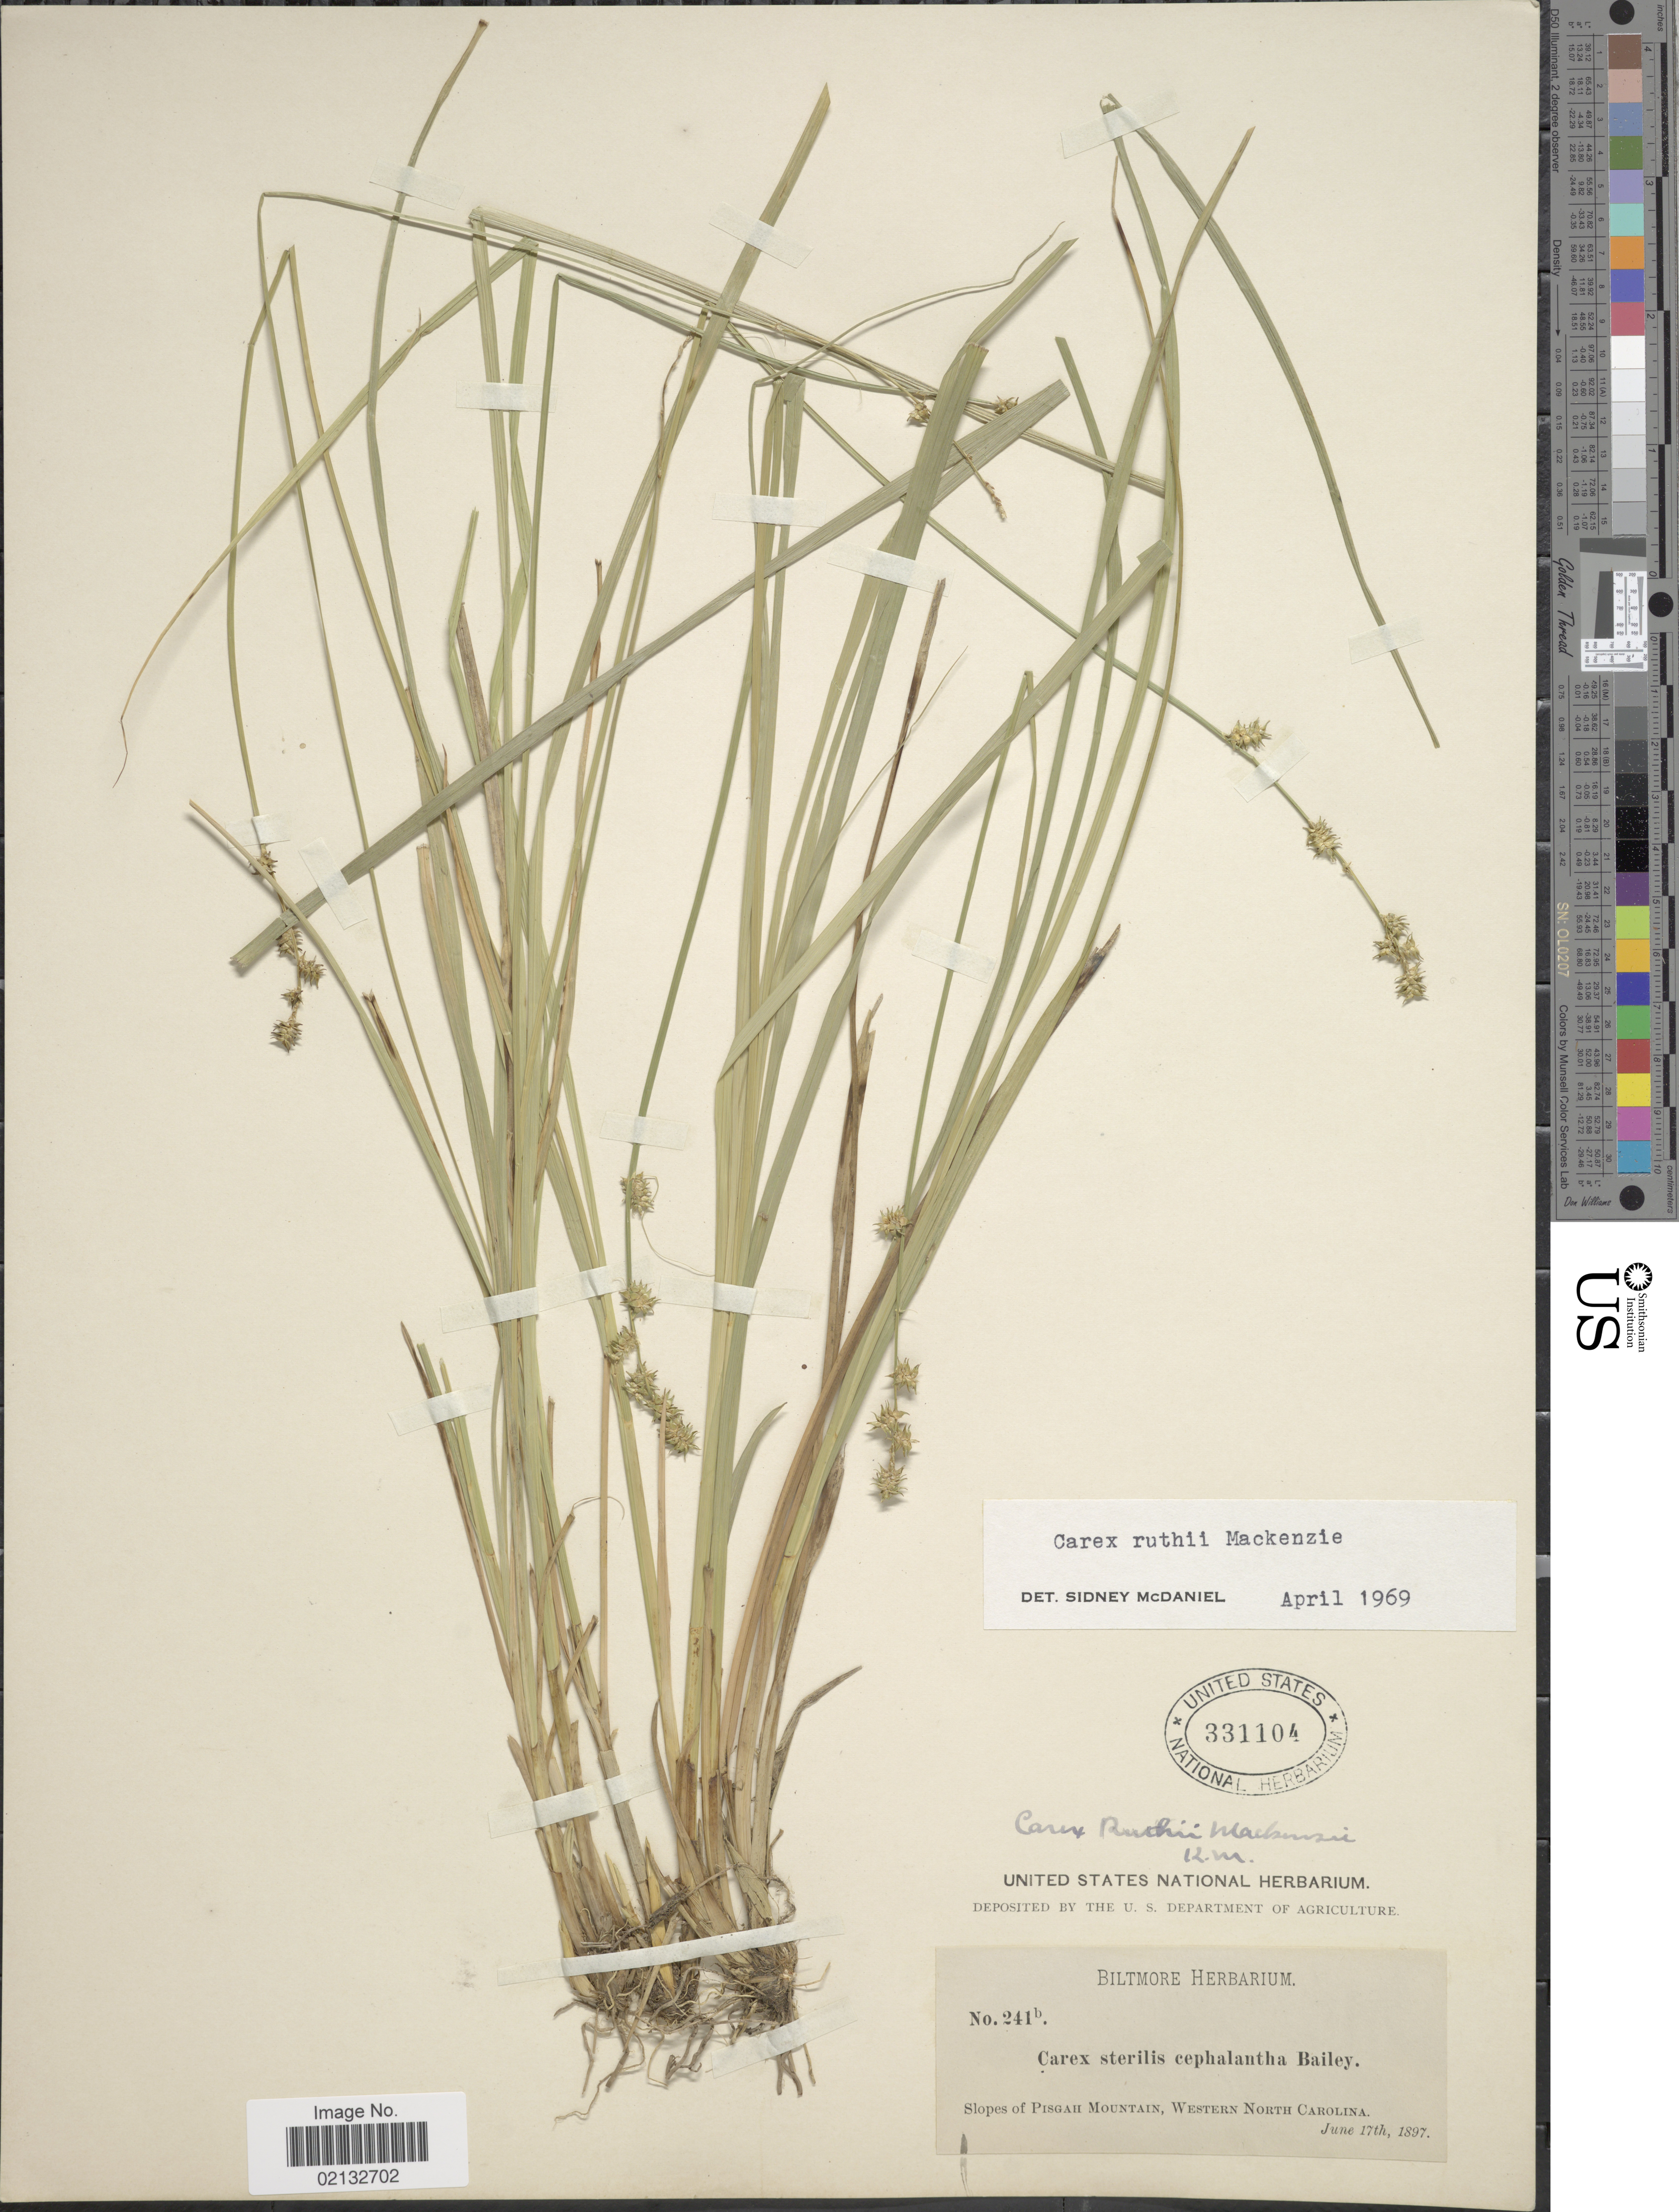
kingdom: Plantae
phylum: Tracheophyta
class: Liliopsida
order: Poales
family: Cyperaceae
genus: Carex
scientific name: Carex ruthii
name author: Mack.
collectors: ex herb. Biltmore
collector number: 241b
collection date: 1897-06-17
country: United States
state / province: North Carolina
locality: Slopes of Pisgah Mountain, Western North Carolina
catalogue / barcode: US 331104